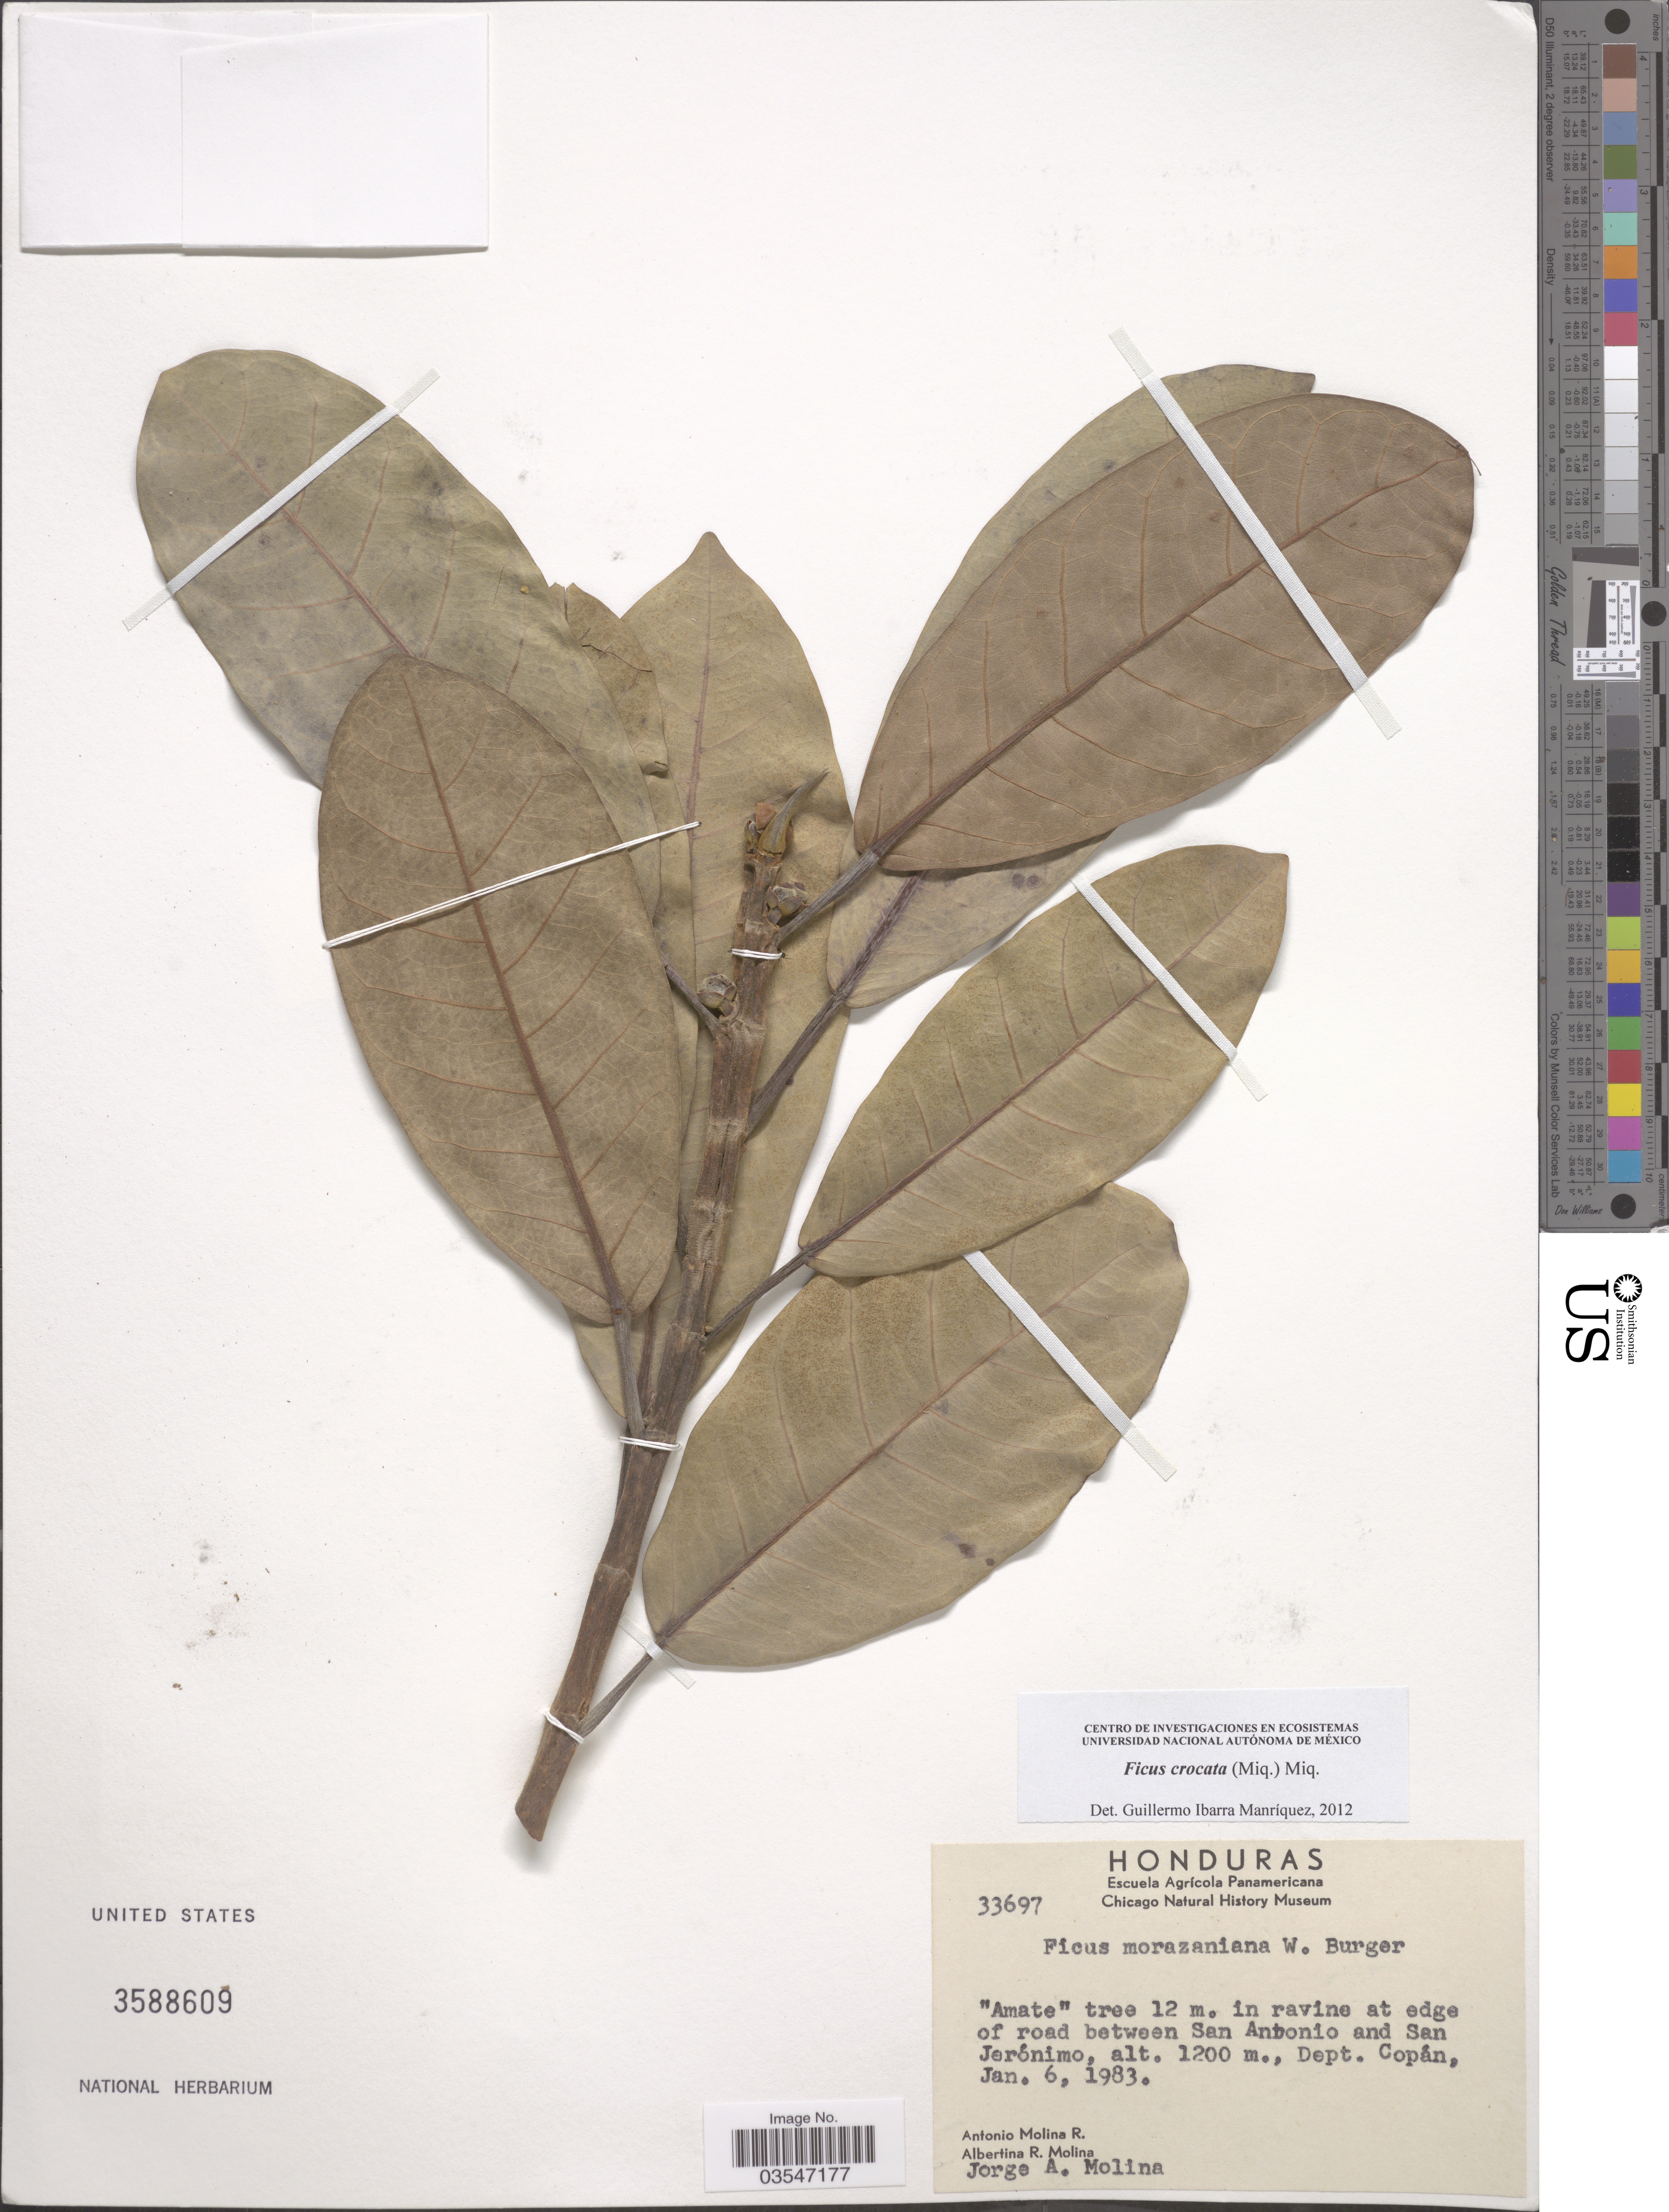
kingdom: Plantae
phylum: Tracheophyta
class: Magnoliopsida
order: Rosales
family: Moraceae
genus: Ficus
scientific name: Ficus crocata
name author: (Miq.) Miq.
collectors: A. Molina R., A. R. Molina & J. A. Molina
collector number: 33697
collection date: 1983-01-06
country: Honduras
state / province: Copan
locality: In ravine at edge of road between San Antonio and San Jerónimo, Dept. Copán.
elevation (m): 1200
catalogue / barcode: US 3588609